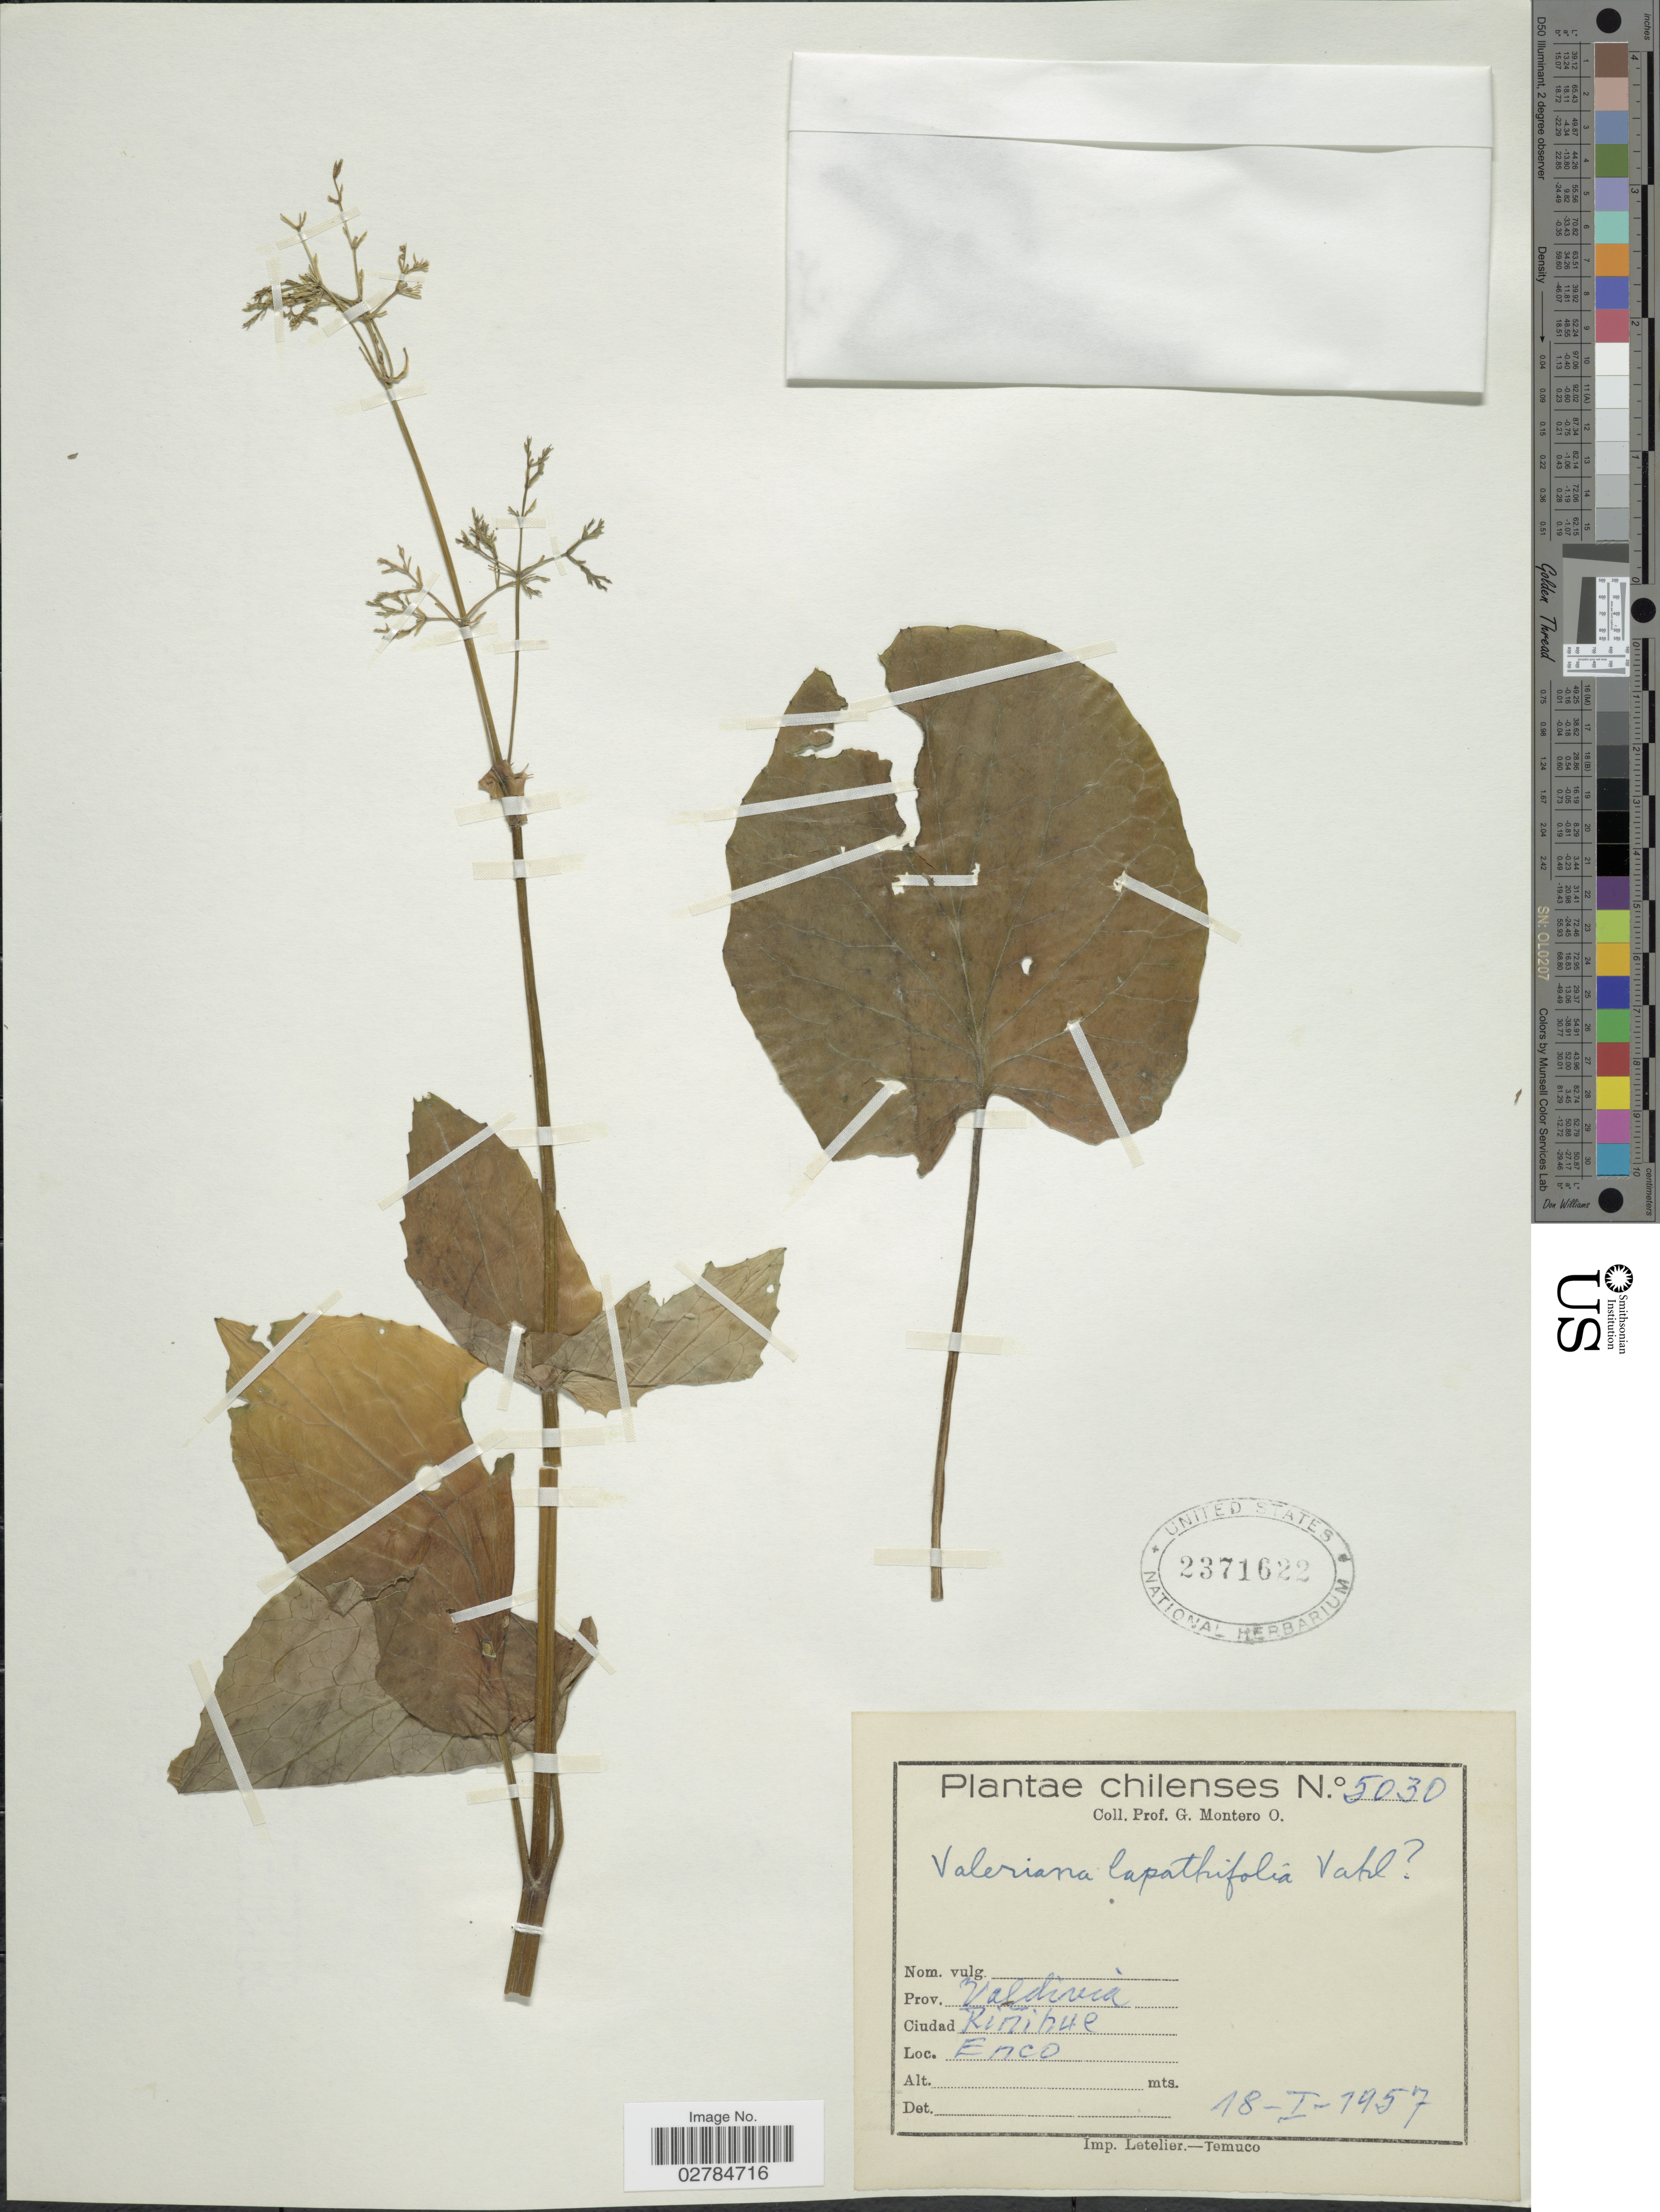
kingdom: Plantae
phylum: Tracheophyta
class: Magnoliopsida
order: Dipsacales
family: Caprifoliaceae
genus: Valeriana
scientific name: Valeriana lapathifolia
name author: Vahl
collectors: G. Montero O.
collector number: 5030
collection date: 1957-01-18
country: Chile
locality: Prov. Valdivia, Ciudad Riñihue, Enco.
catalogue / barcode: US 2371622